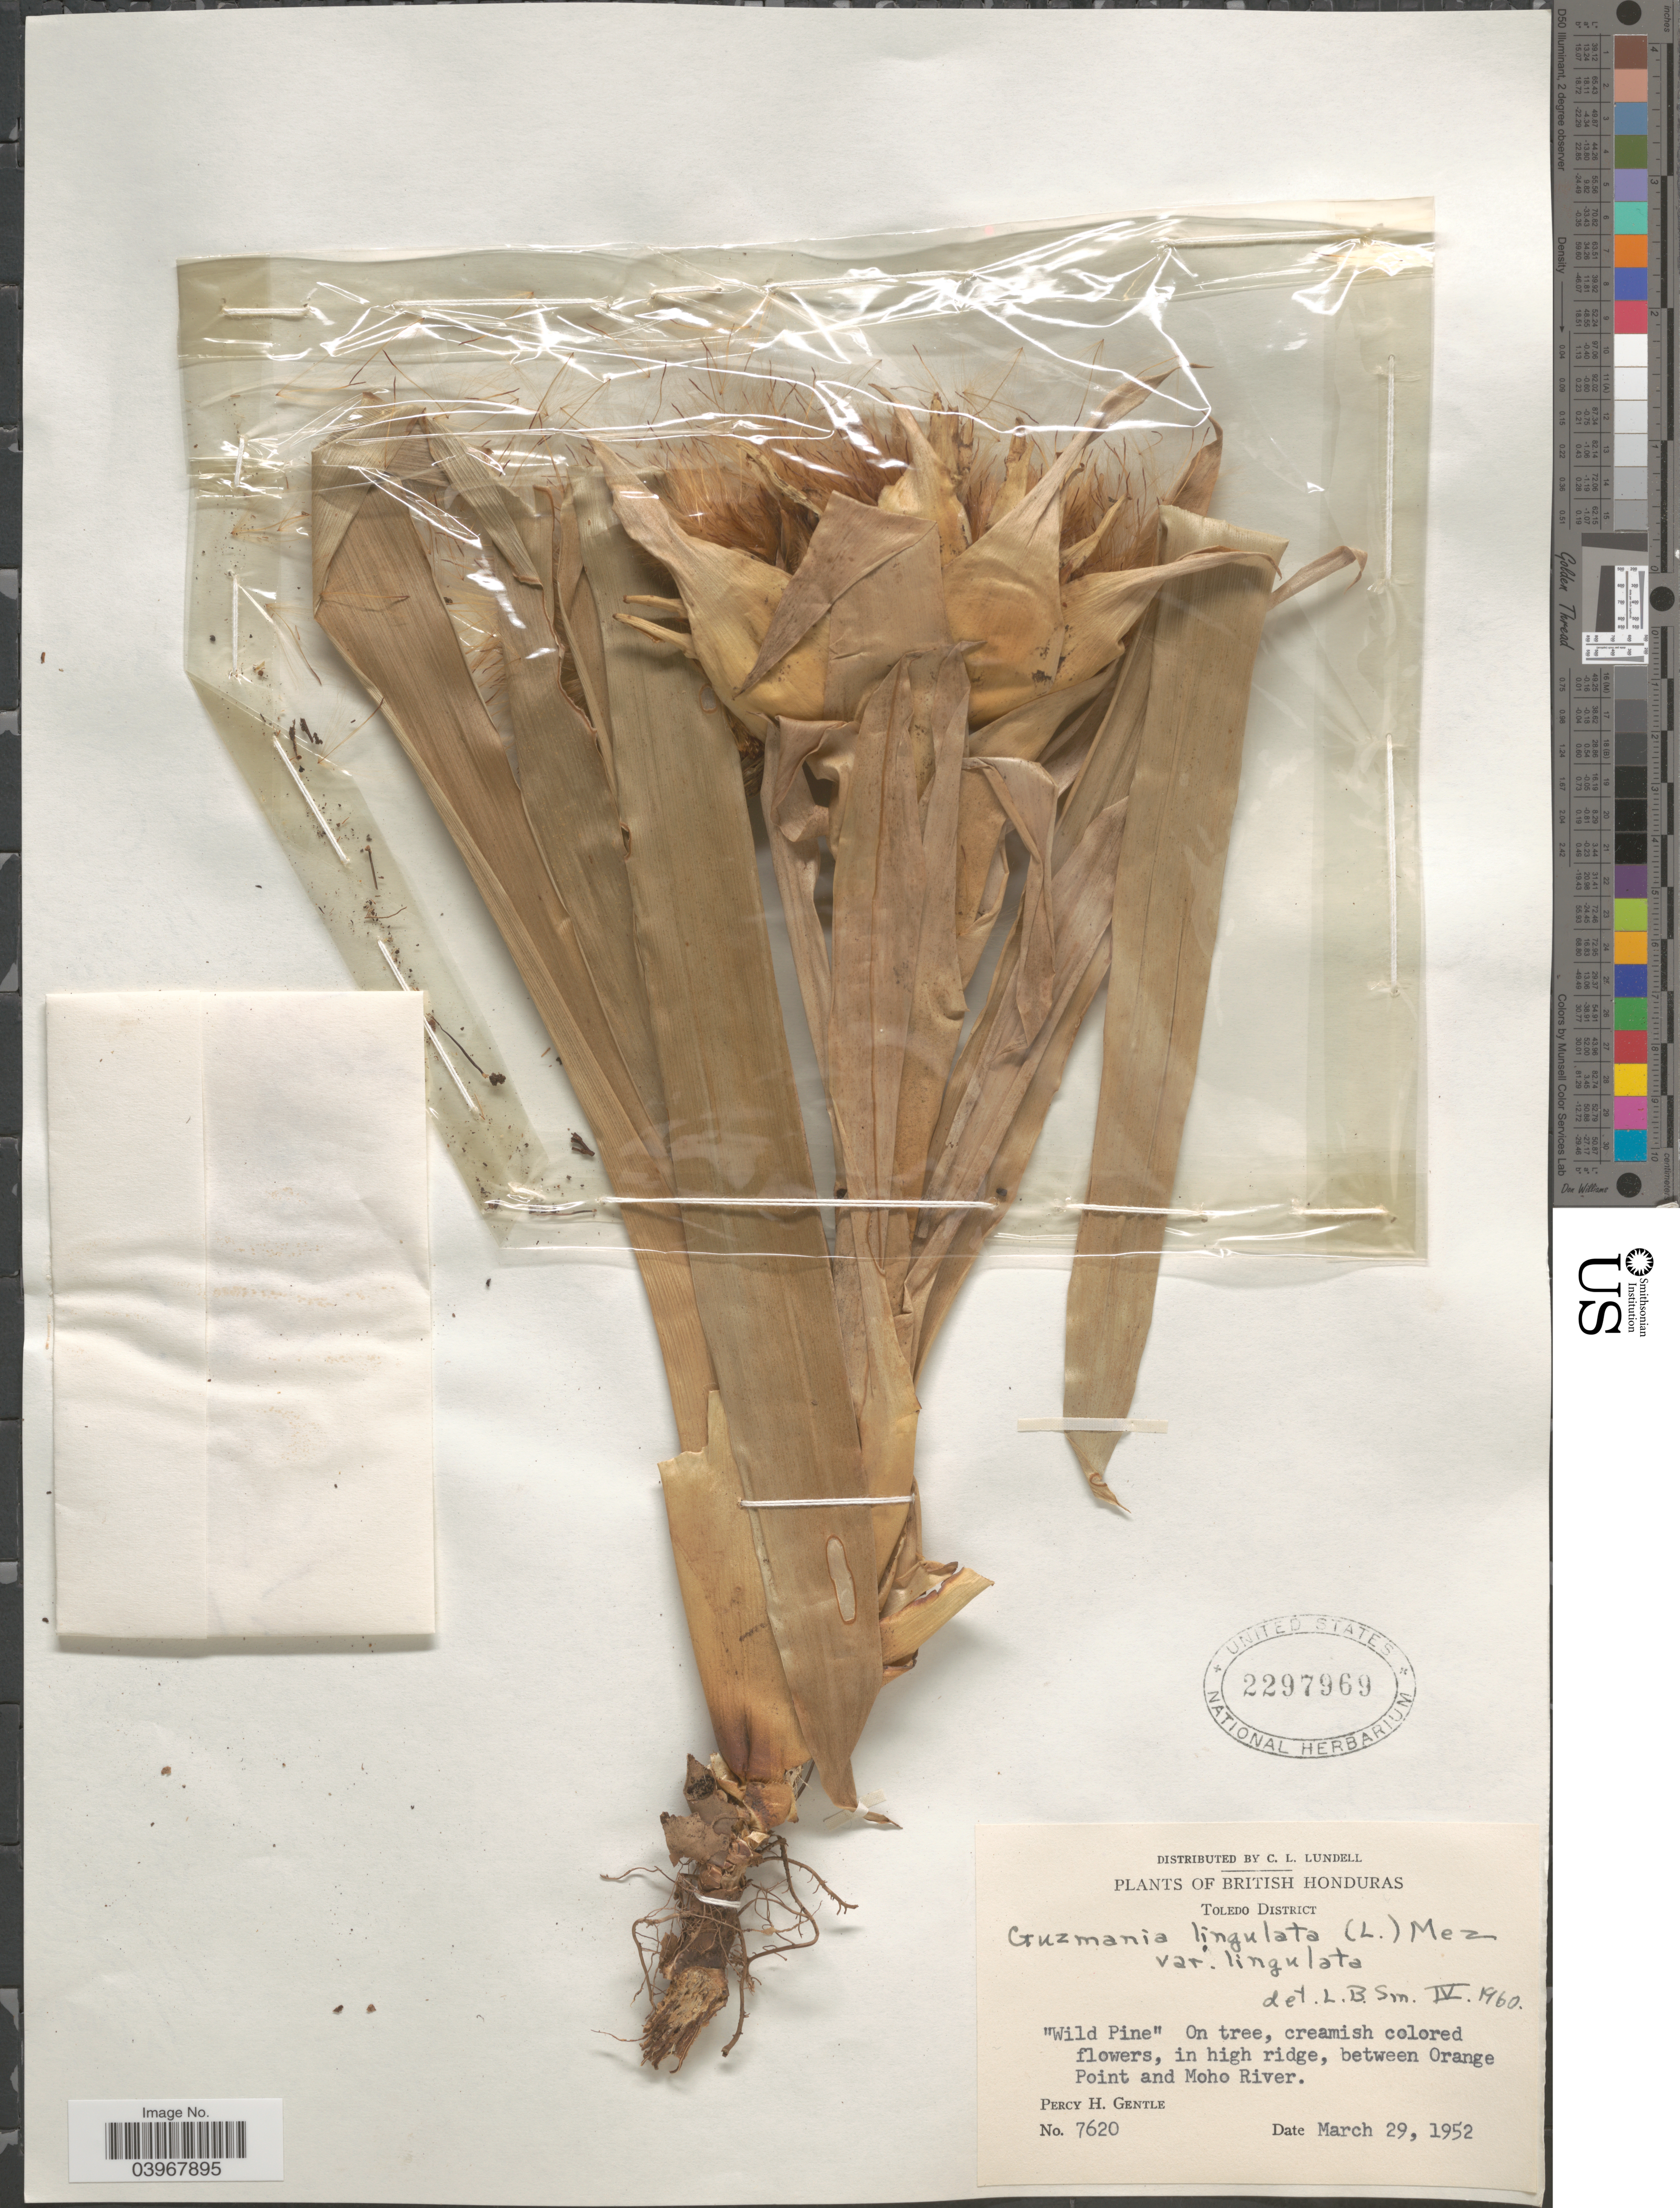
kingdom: Plantae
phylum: Tracheophyta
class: Liliopsida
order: Poales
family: Bromeliaceae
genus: Guzmania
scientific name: Guzmania lingulata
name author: (L.) Mez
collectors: P. H. Gentle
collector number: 7620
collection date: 1952-03-29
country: Belize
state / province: Toledo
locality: British Honduras. Toledo District. In high ridge, between Orange Point and Moho River.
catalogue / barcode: US 2297969